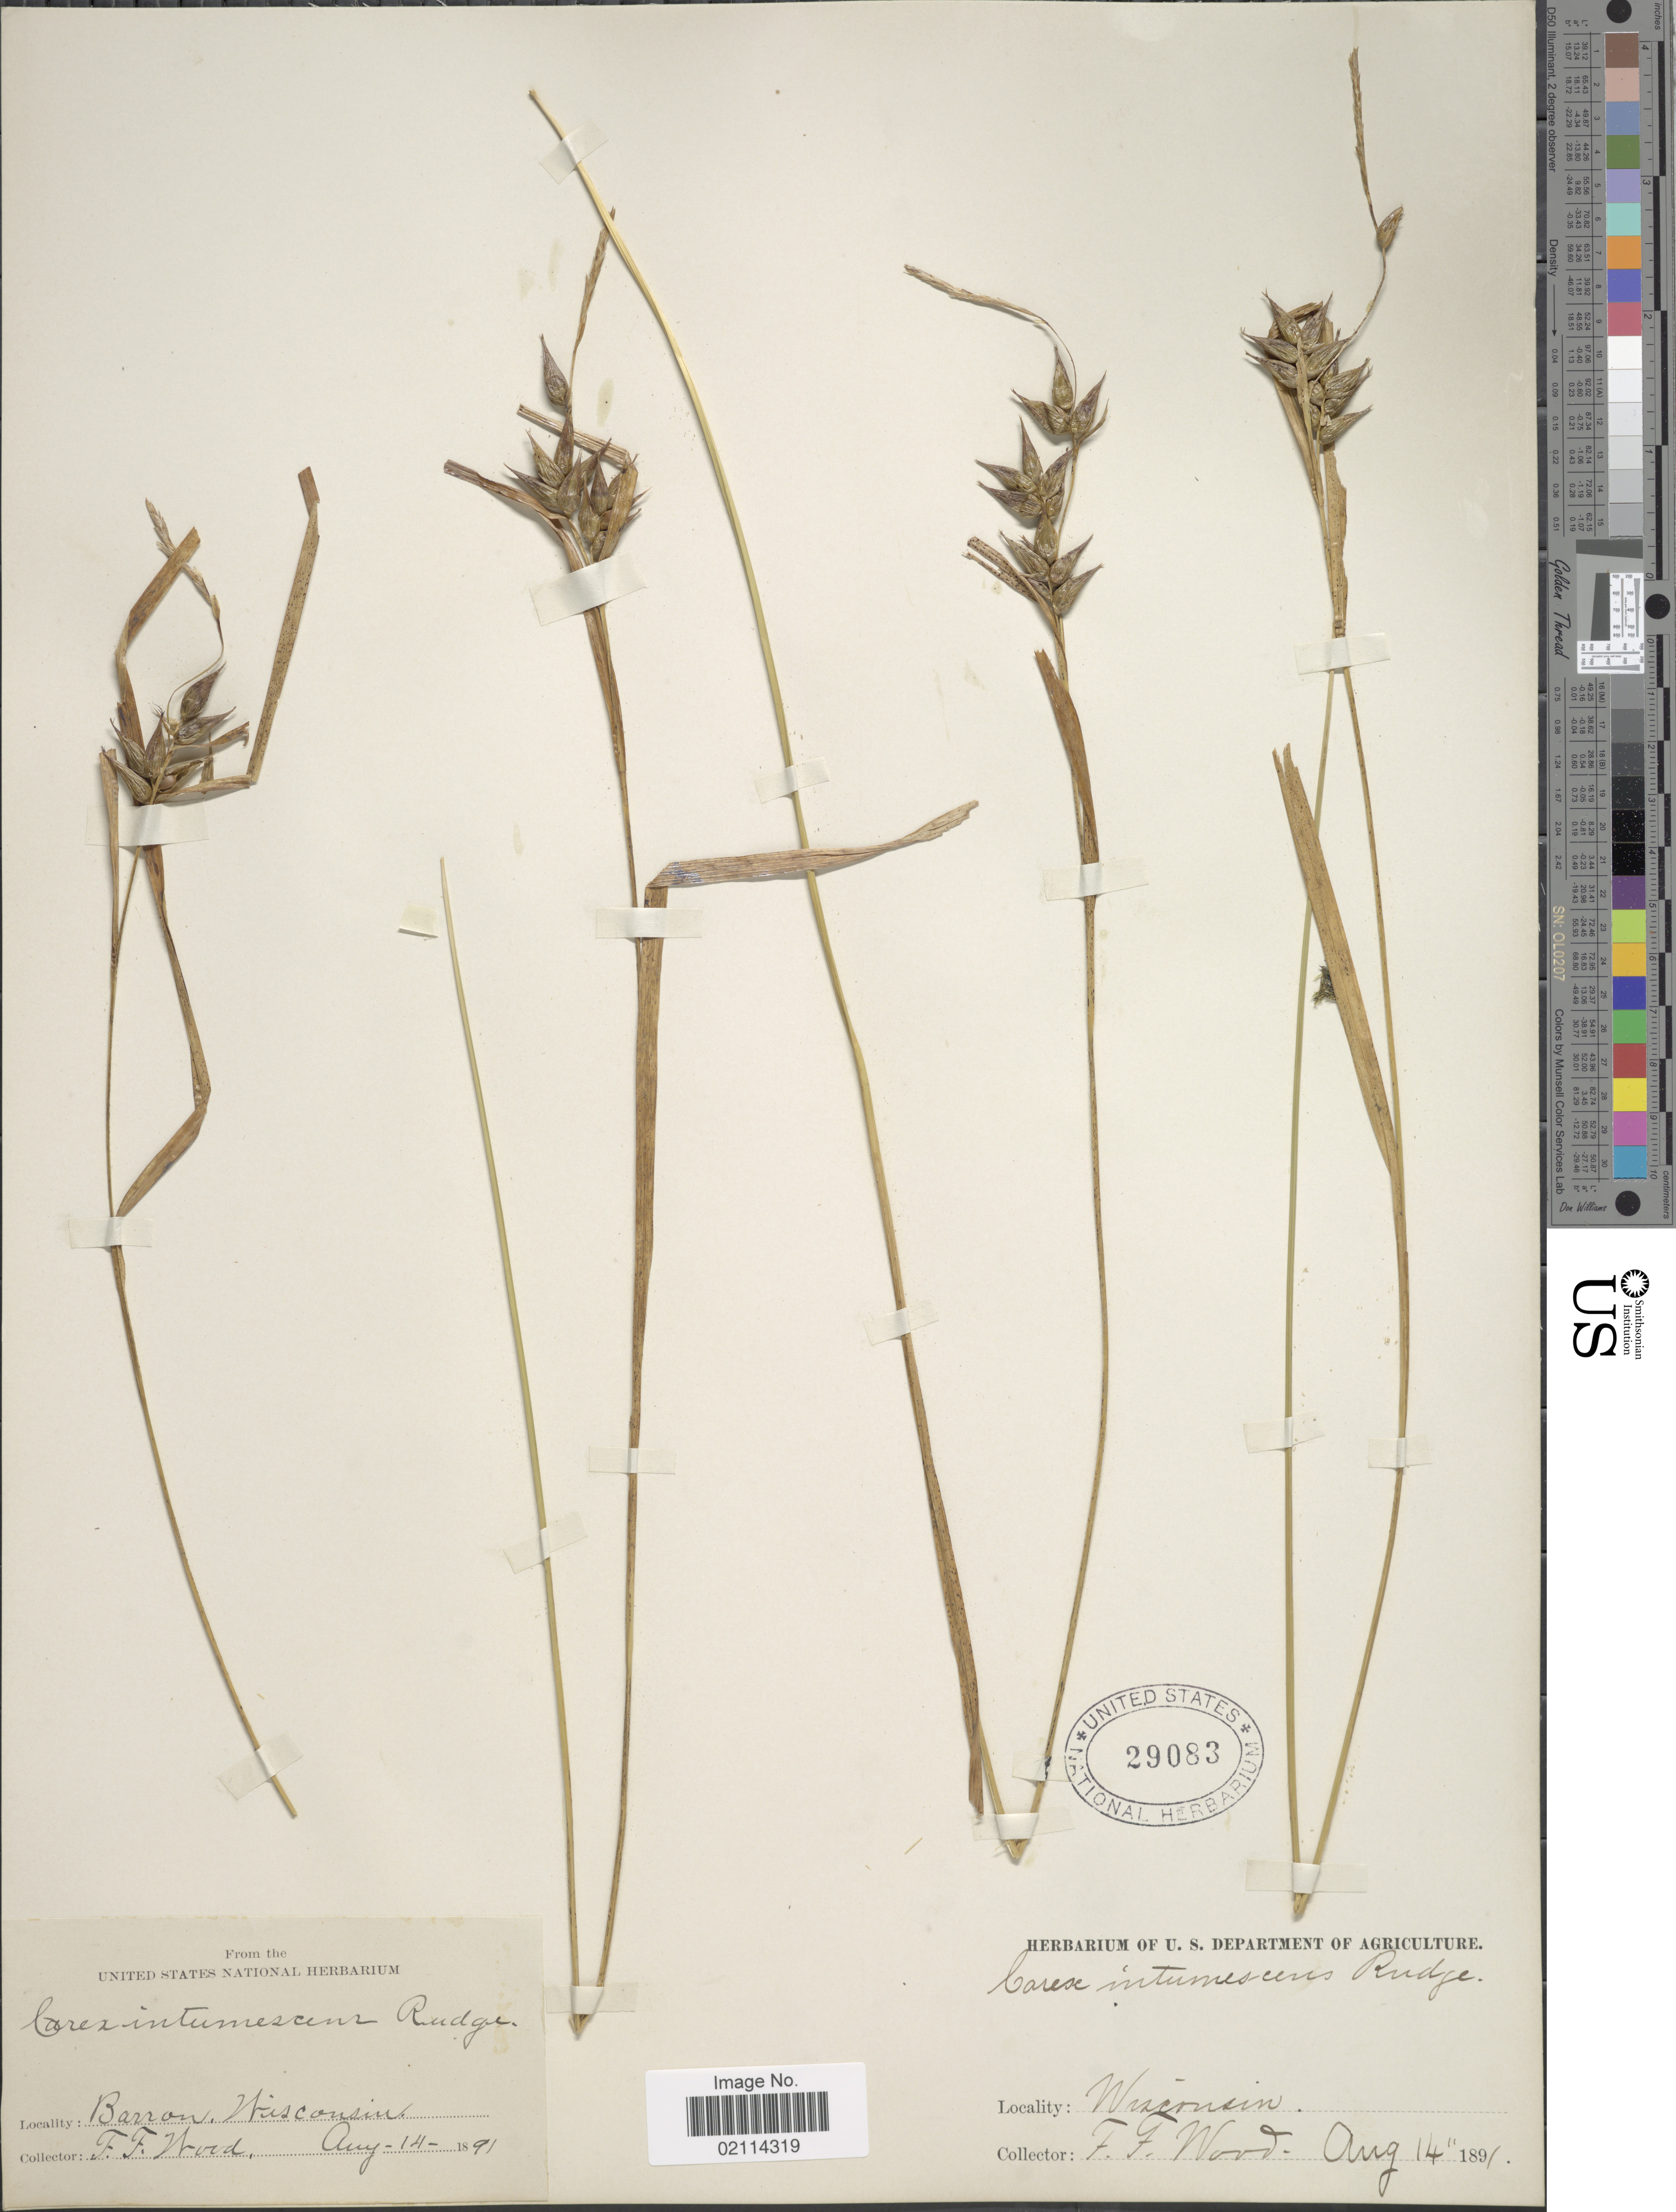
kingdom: Plantae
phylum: Tracheophyta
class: Liliopsida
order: Poales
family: Cyperaceae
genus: Carex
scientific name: Carex intumescens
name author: Rudge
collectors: F. Wood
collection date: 1891-08-14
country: United States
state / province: Wisconsin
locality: Barron.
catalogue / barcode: US 29083